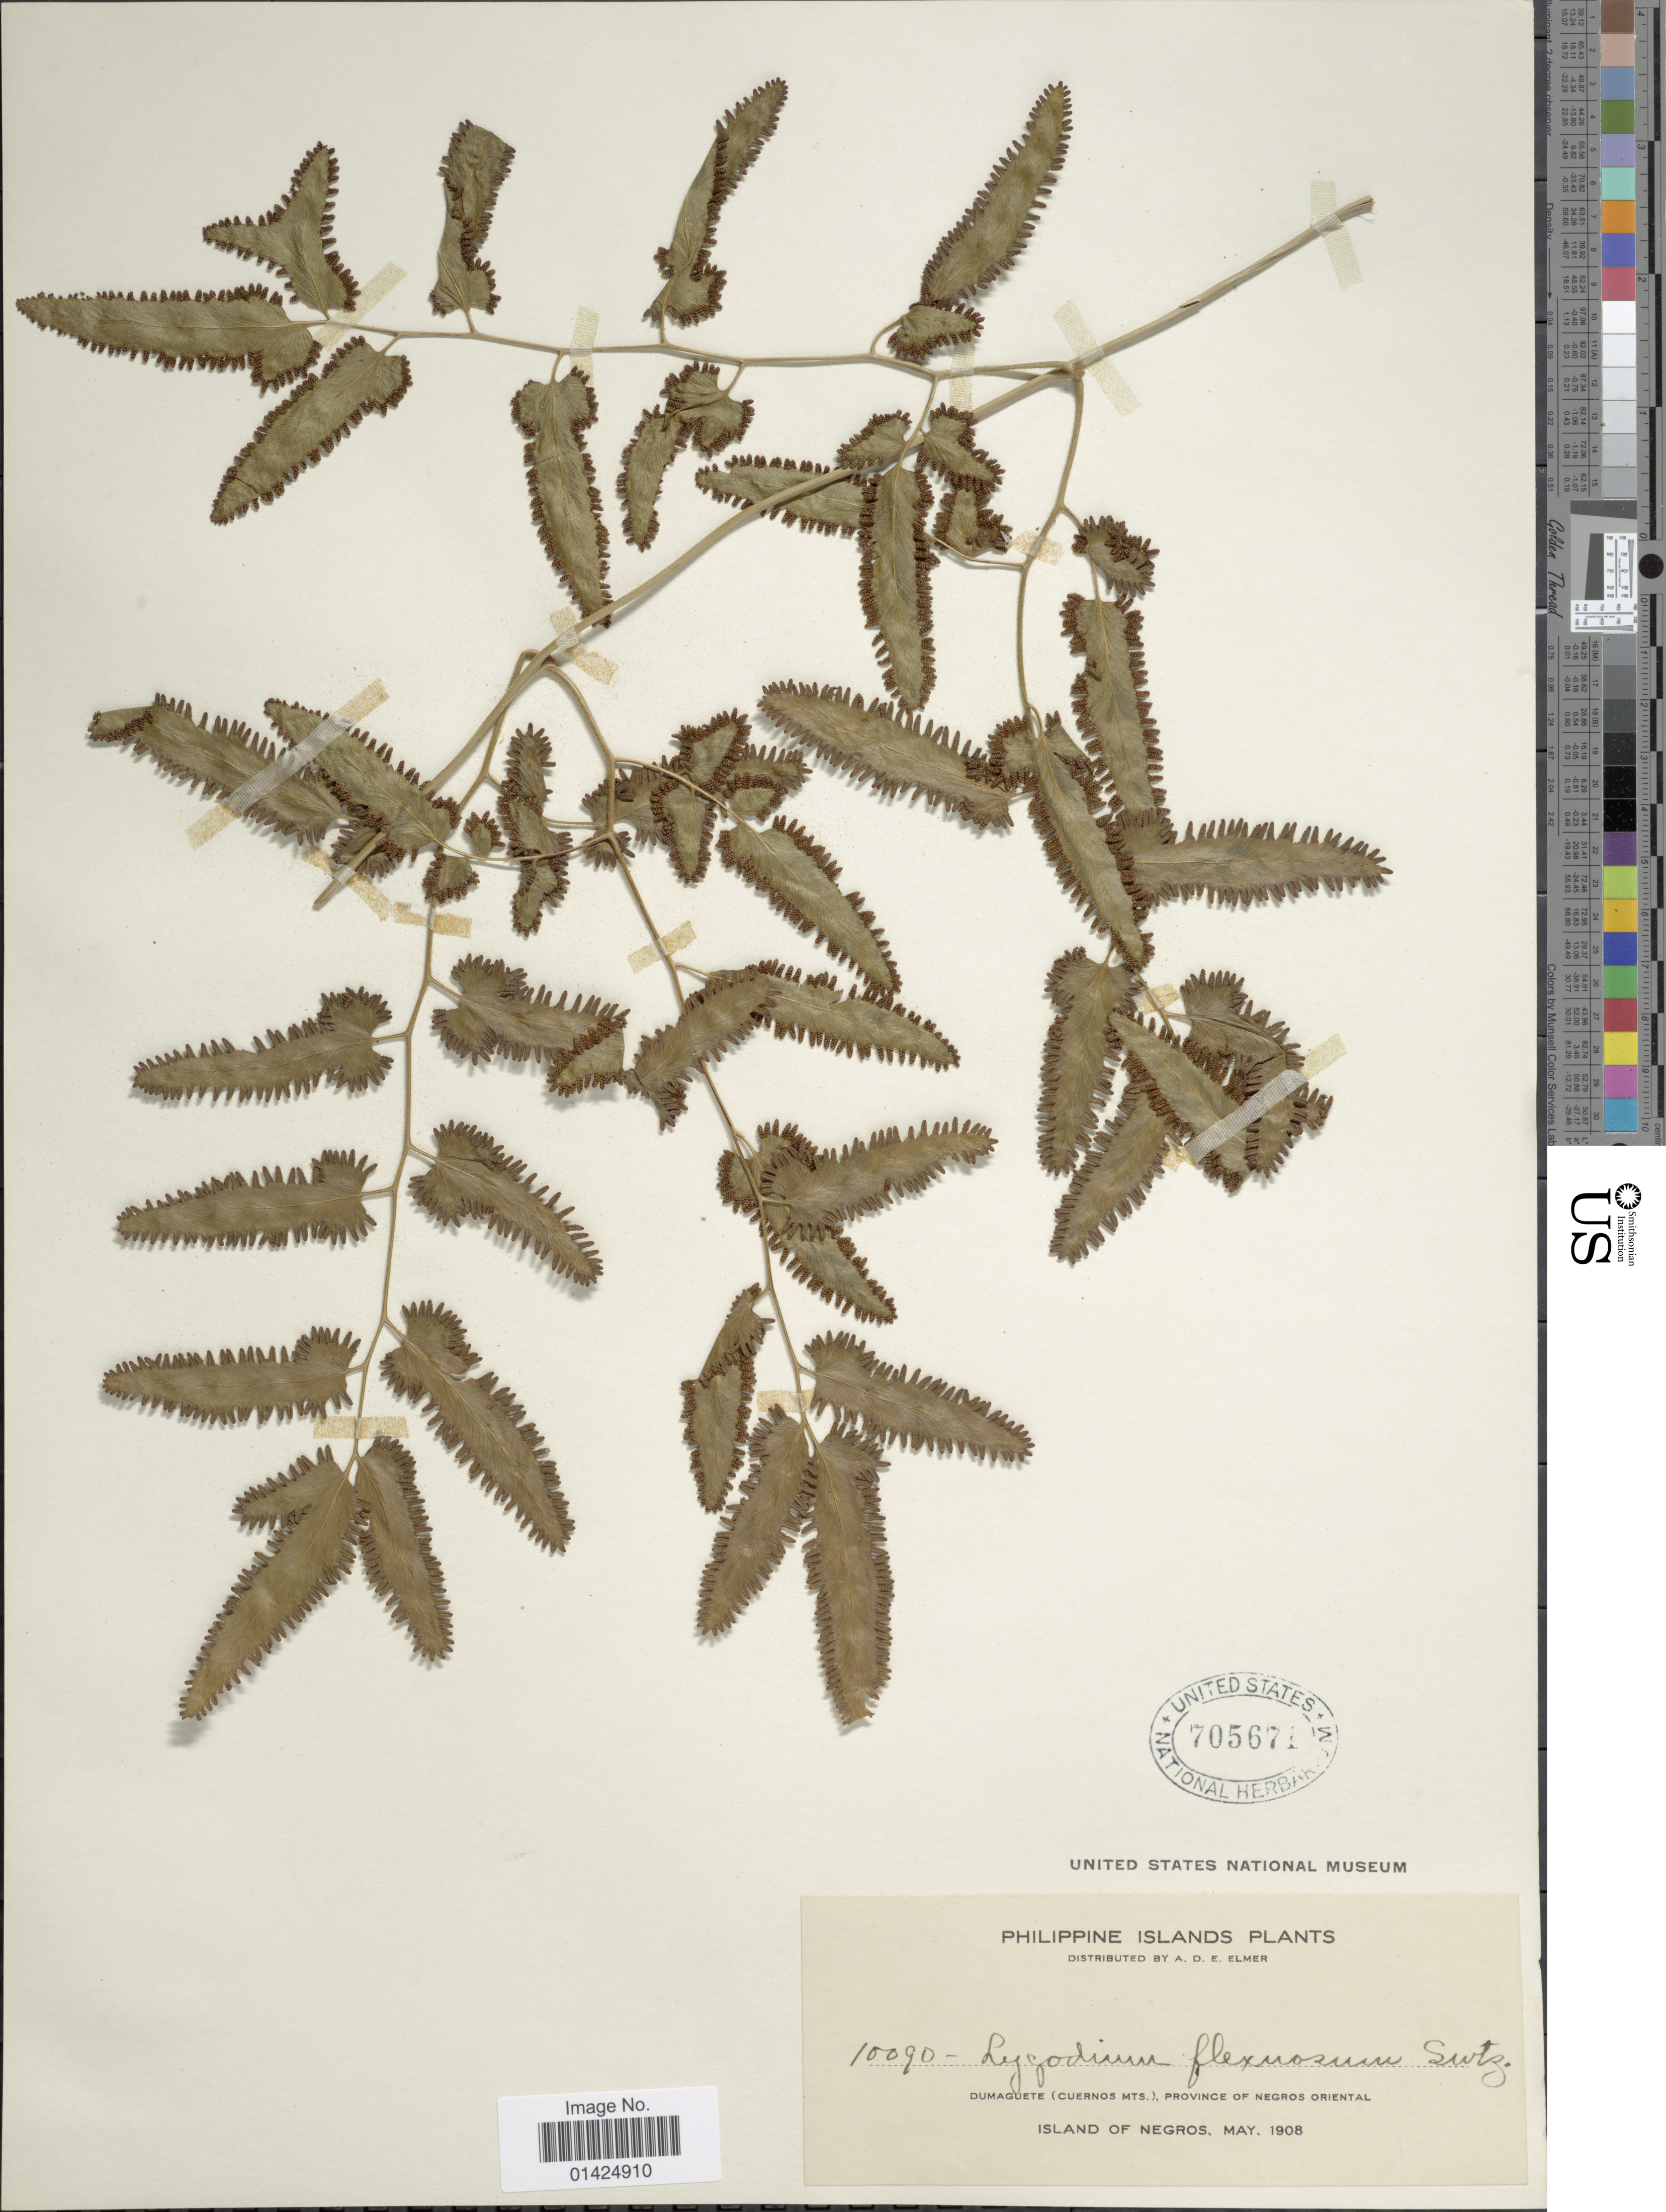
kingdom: Plantae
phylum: Tracheophyta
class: Polypodiopsida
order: Schizaeales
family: Lygodiaceae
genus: Lygodium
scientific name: Lygodium flexuosum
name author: Sw.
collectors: A. D. E. Elmer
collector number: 10090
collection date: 1908-05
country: Philippines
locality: Dumaguete (Cuernos Mts.) Province of Negros Oriental. Island of Negros.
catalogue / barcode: US 705671